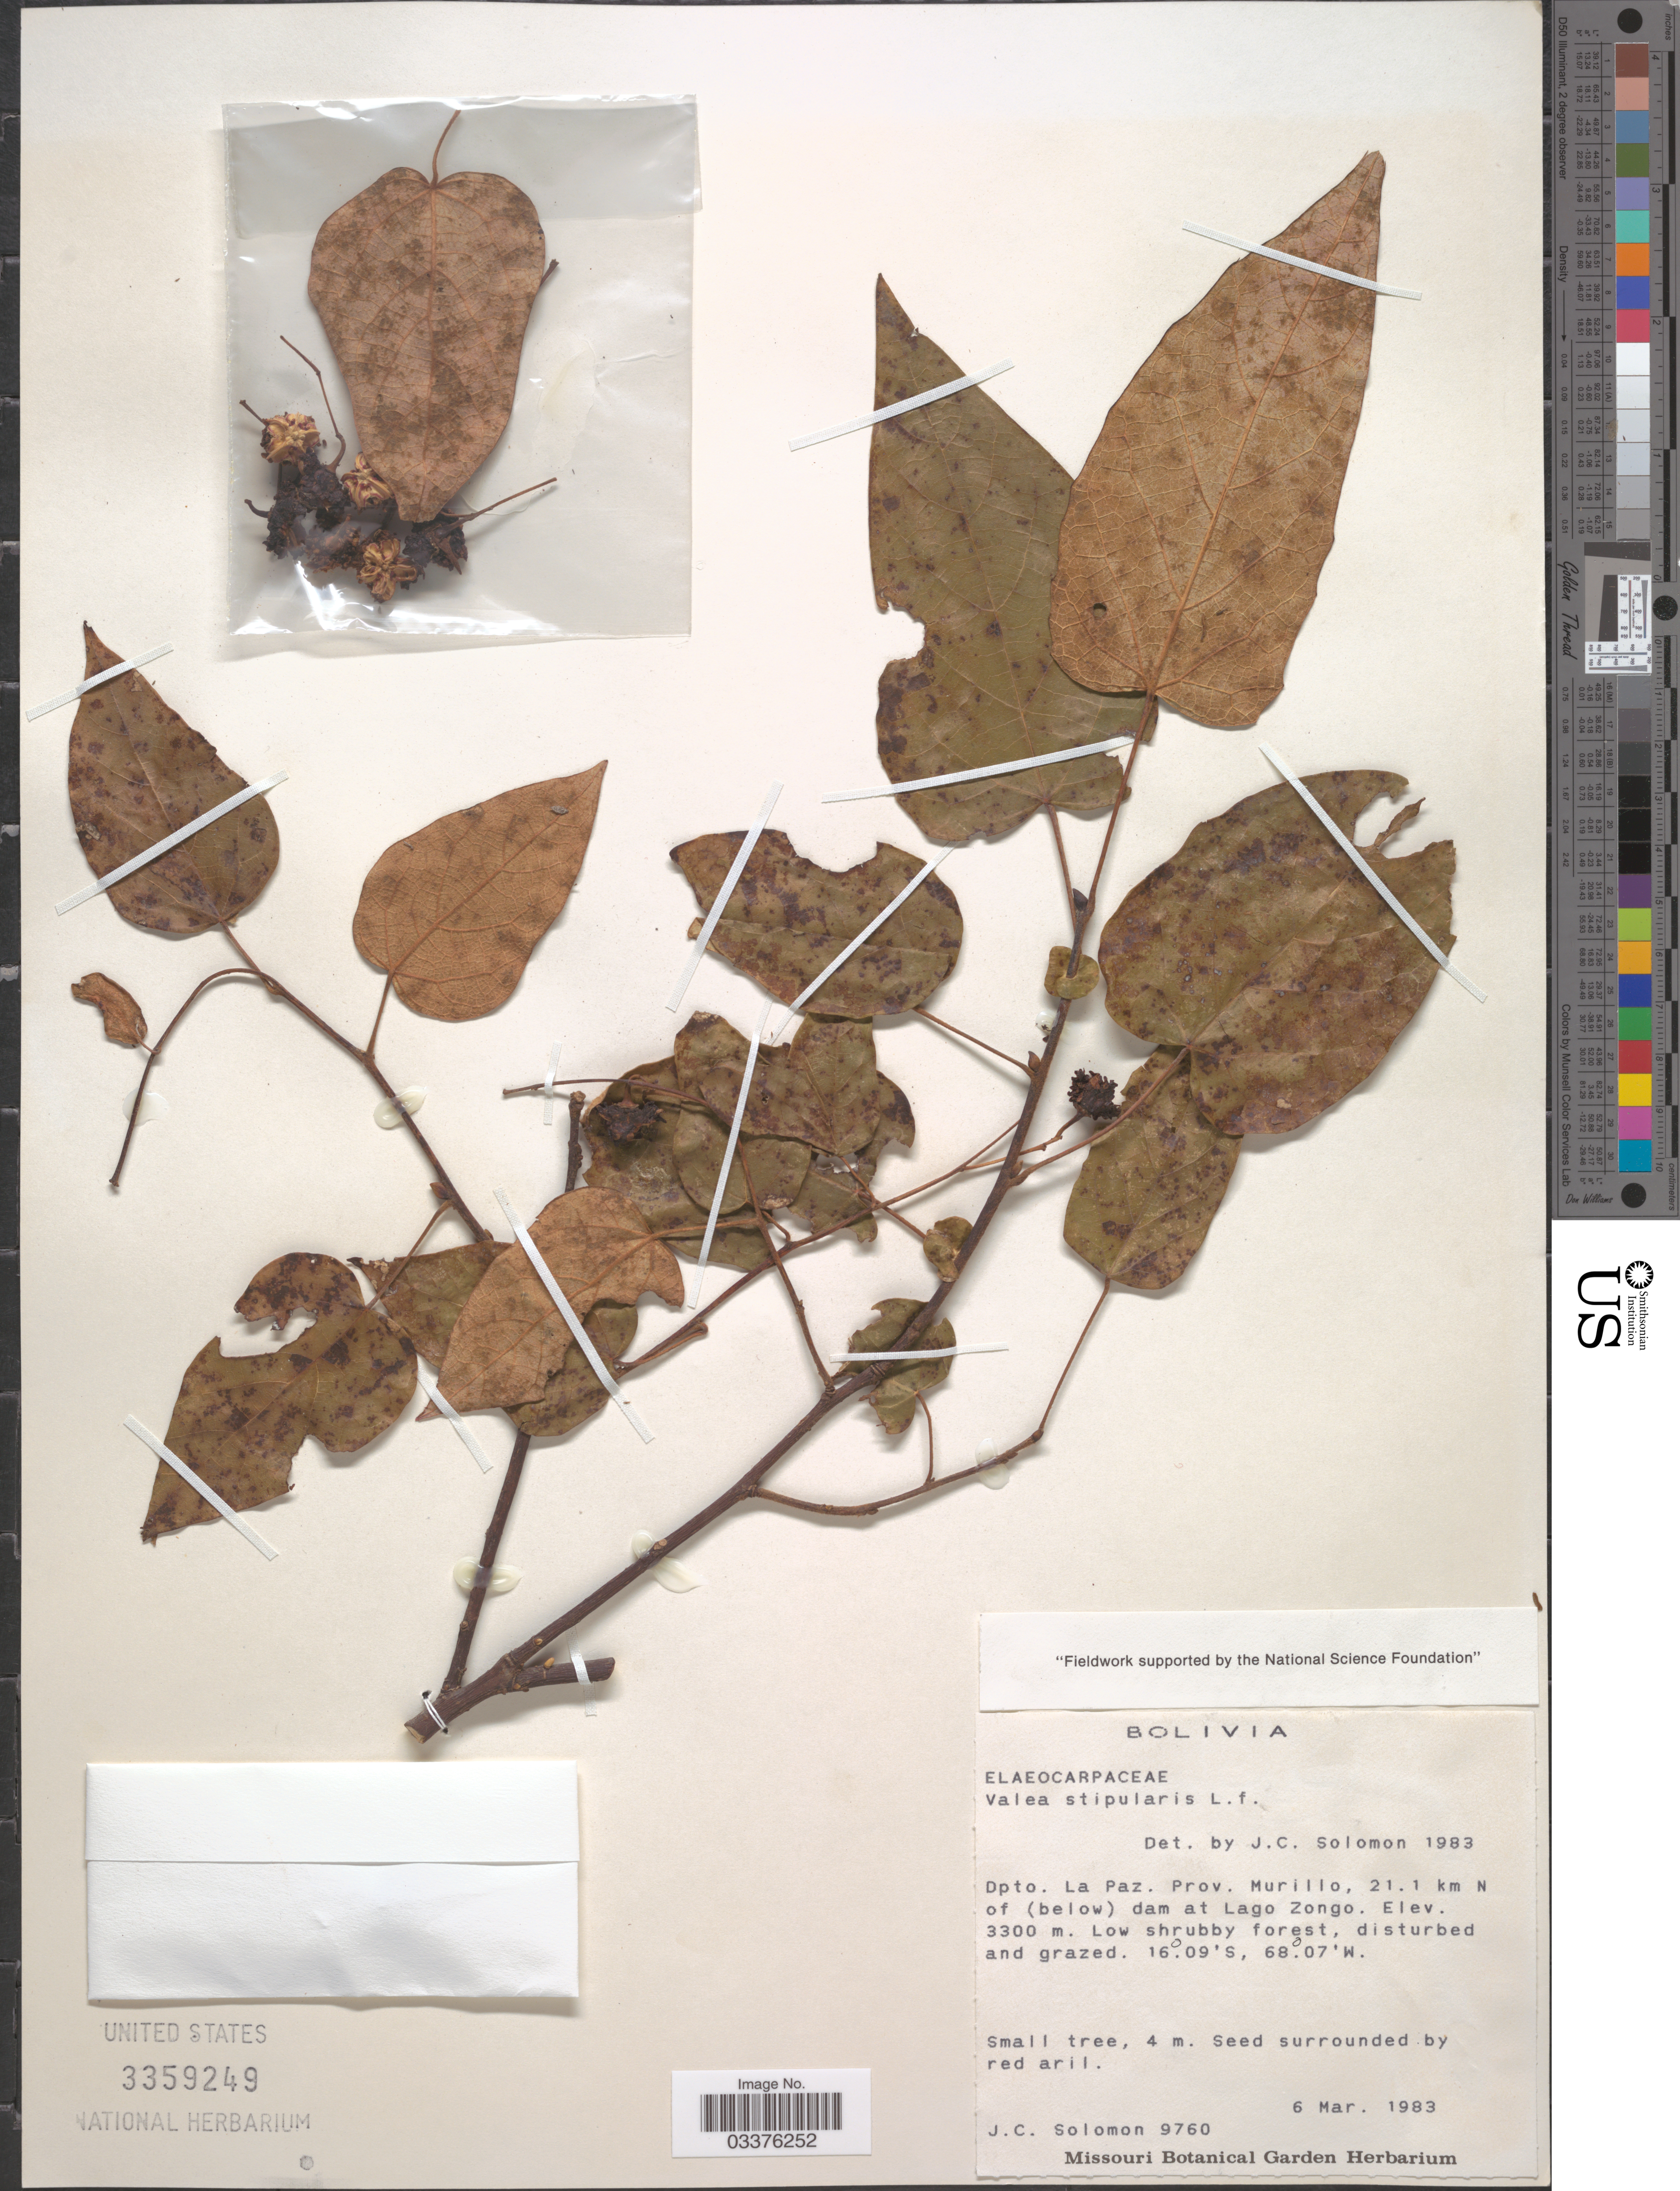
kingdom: Plantae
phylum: Tracheophyta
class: Magnoliopsida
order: Oxalidales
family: Elaeocarpaceae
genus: Vallea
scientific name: Vallea stipularis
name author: L. f.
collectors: J. C. Solomon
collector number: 9760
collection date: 1983-03-06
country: Bolivia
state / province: La Paz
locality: Dpto. La Paz. Prov. Murillo, 21.1 km N of (below) dam at Lago Zongo.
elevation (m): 3300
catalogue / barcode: US 3359249